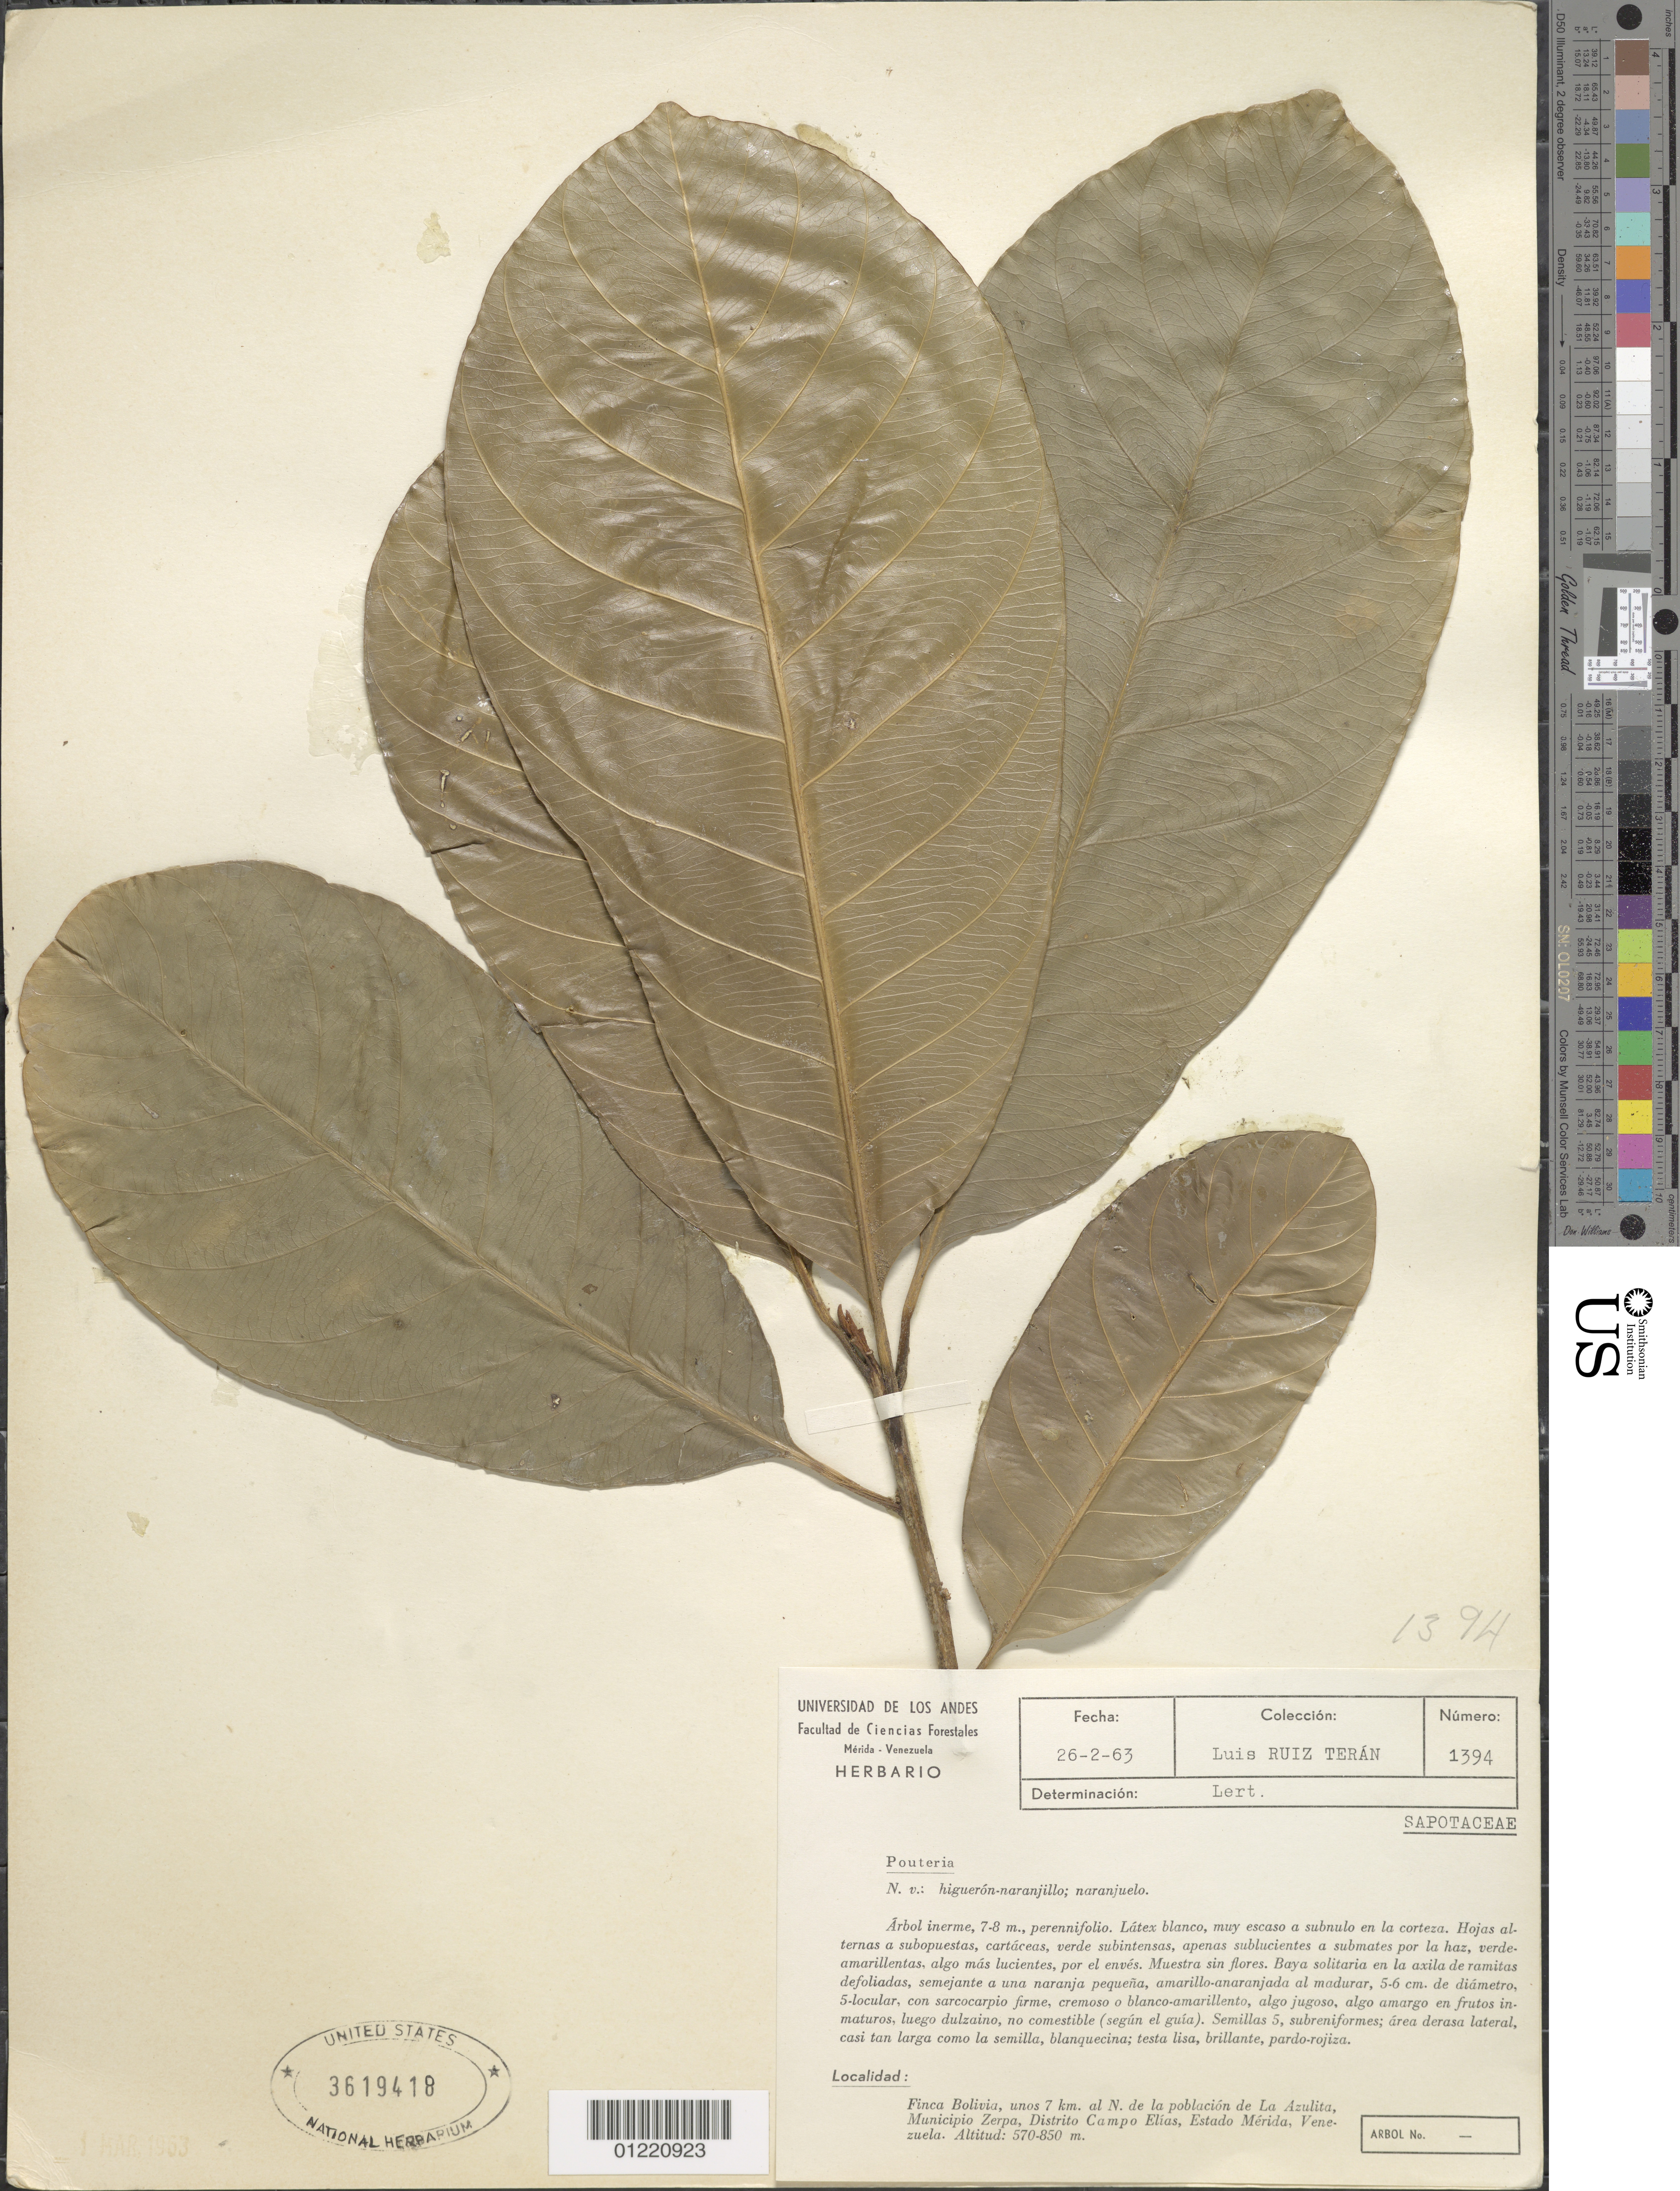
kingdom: Plantae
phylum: Tracheophyta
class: Magnoliopsida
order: Ericales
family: Sapotaceae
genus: Pouteria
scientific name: Pouteria sp.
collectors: L. E. Ruíz-Terán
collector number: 1394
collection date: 1963-02-26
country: Venezuela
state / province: Mérida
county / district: Campo Elías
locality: Finca Bolivia, unos 7 km, al N. de la población de La Azulita, Municipio Zerpa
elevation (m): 570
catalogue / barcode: US 3619418